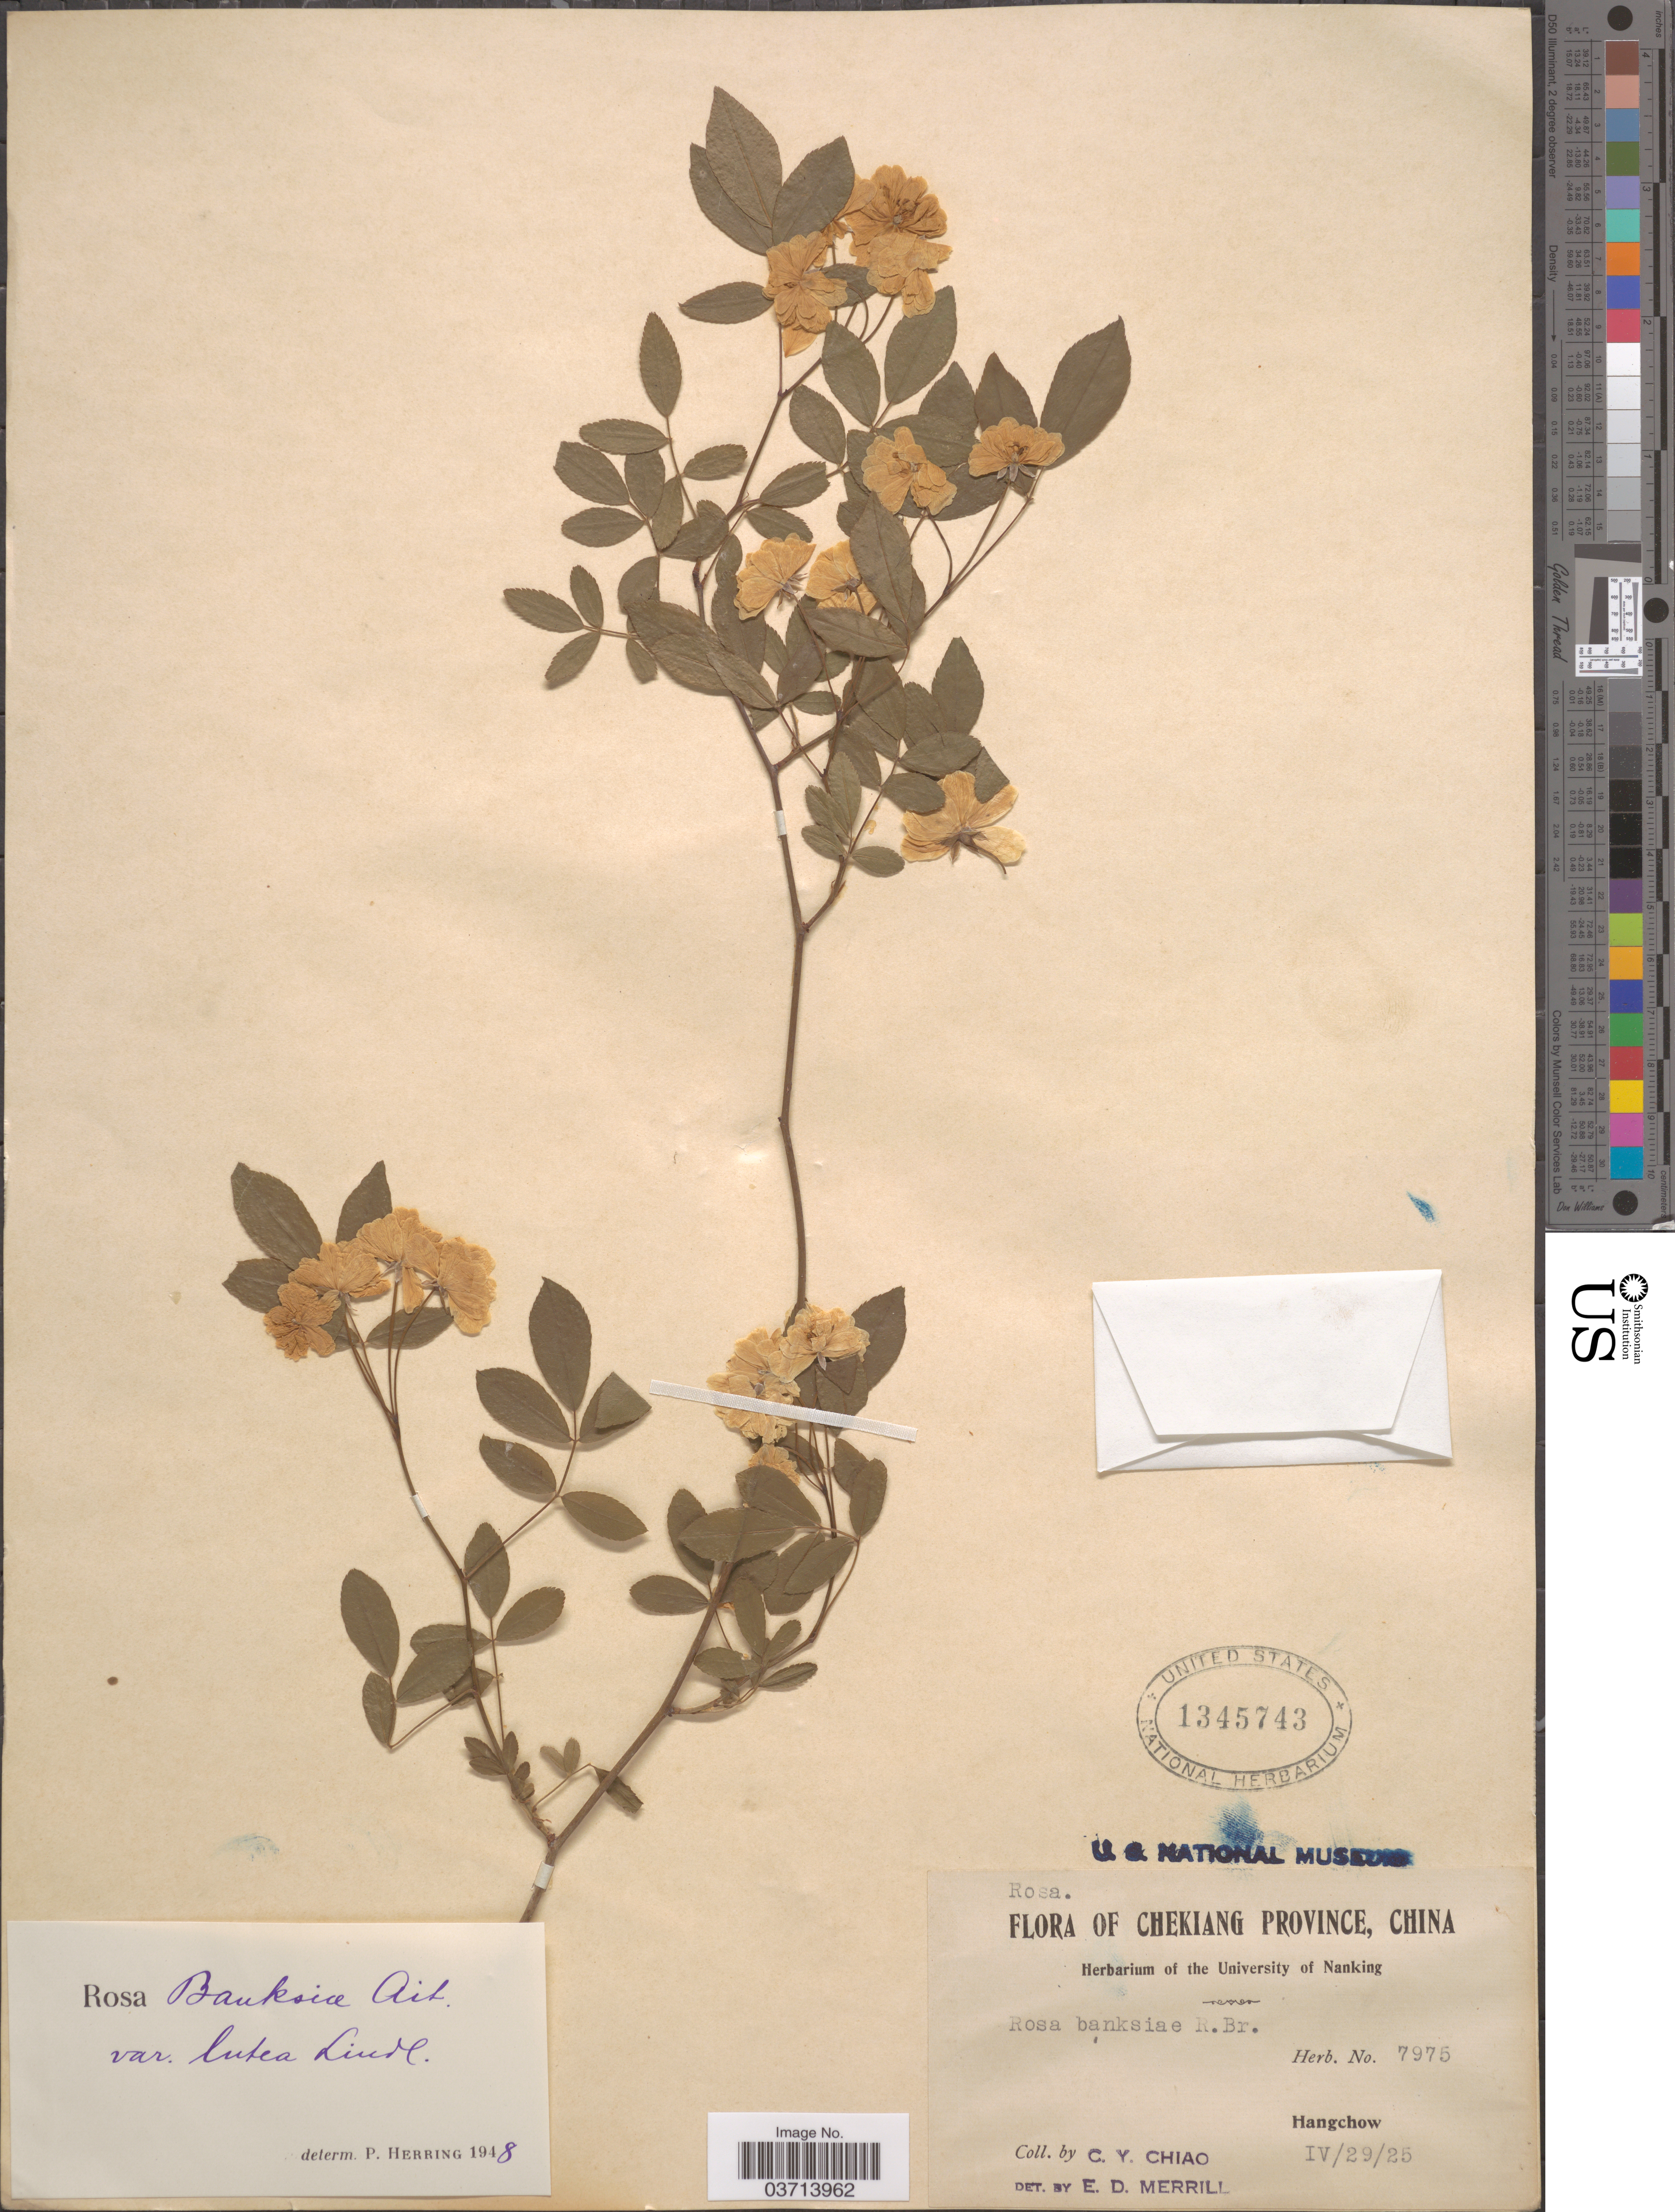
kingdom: Plantae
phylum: Tracheophyta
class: Magnoliopsida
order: Rosales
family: Rosaceae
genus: Rosa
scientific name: Rosa banksiae var. lutea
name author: Lindl.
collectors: C. Y. Chiao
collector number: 7975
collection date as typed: Transcribed d/m/y: 29/4/25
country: China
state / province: Zhejiang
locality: Chekiang Province. Hangchow.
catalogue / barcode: US 1345743